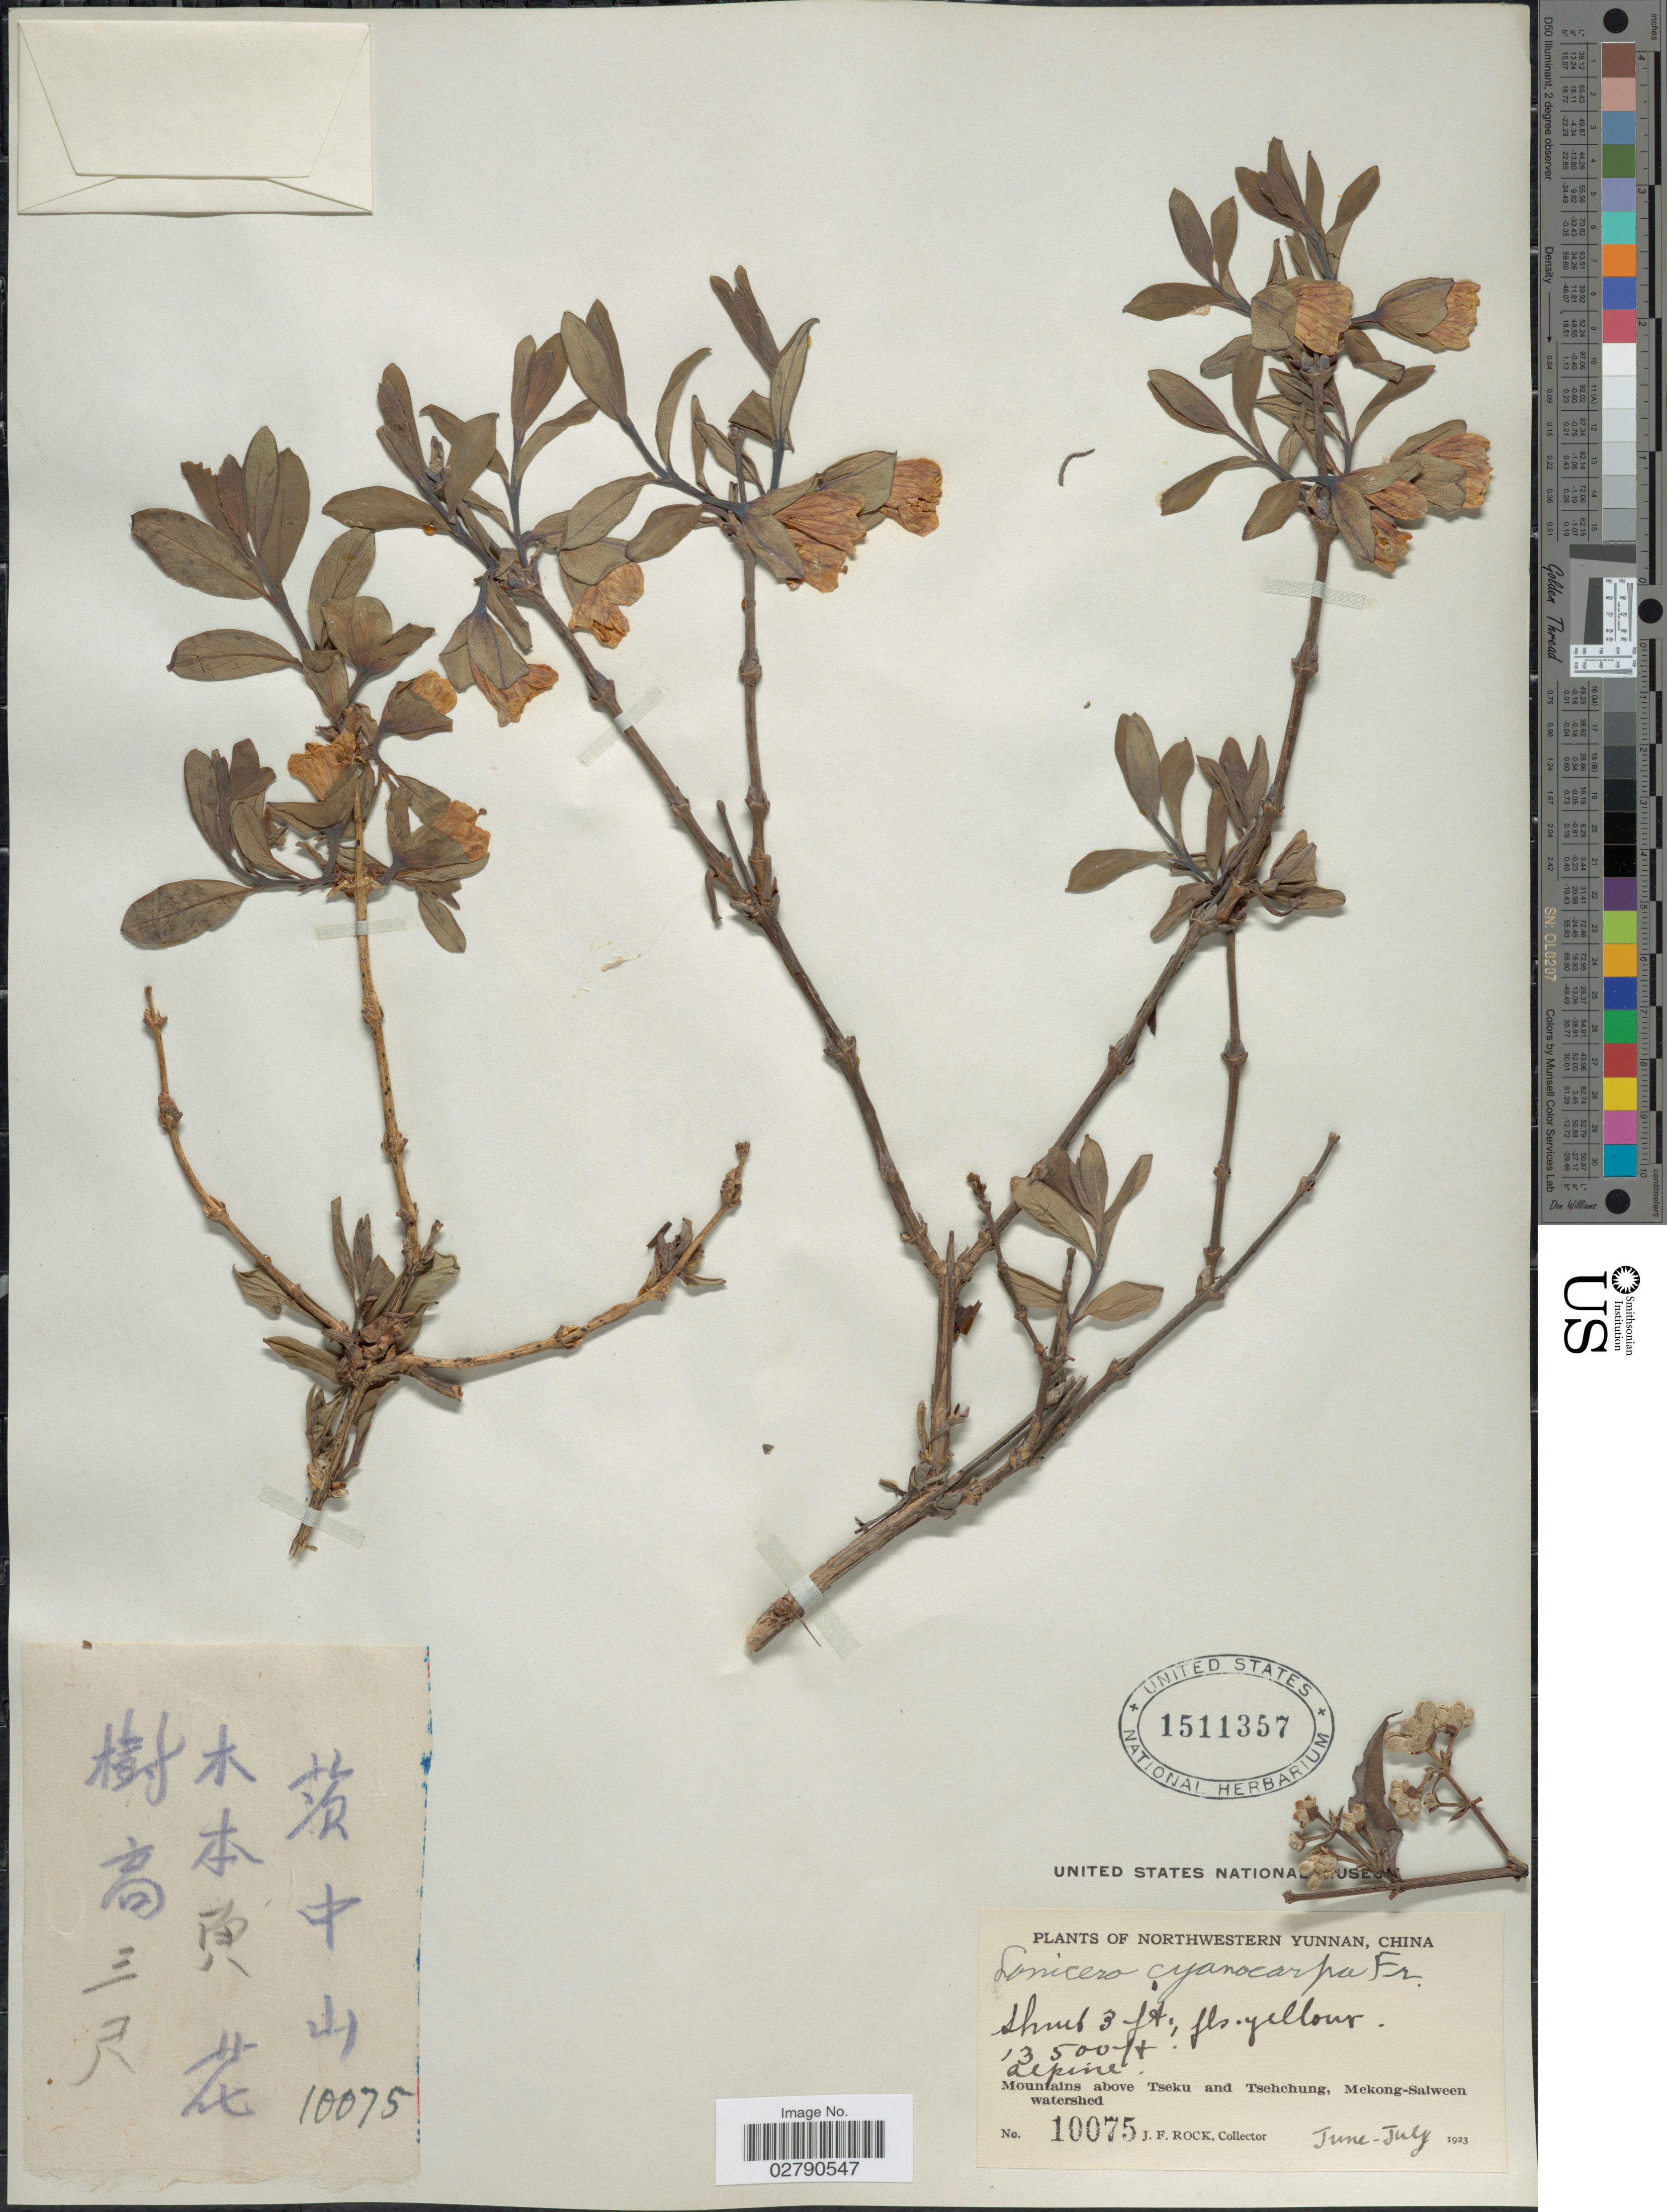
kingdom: Plantae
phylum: Tracheophyta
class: Magnoliopsida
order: Dipsacales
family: Caprifoliaceae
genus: Lonicera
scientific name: Lonicera cyanocarpa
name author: Franch.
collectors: J. Rock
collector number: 10075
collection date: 1923-06/1923-07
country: China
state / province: Yunnan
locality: Northwestern Yunnan. Mountains above Tseku and Tsehchung, Mekong-Salween watershed.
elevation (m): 4115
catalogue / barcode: US 1511357